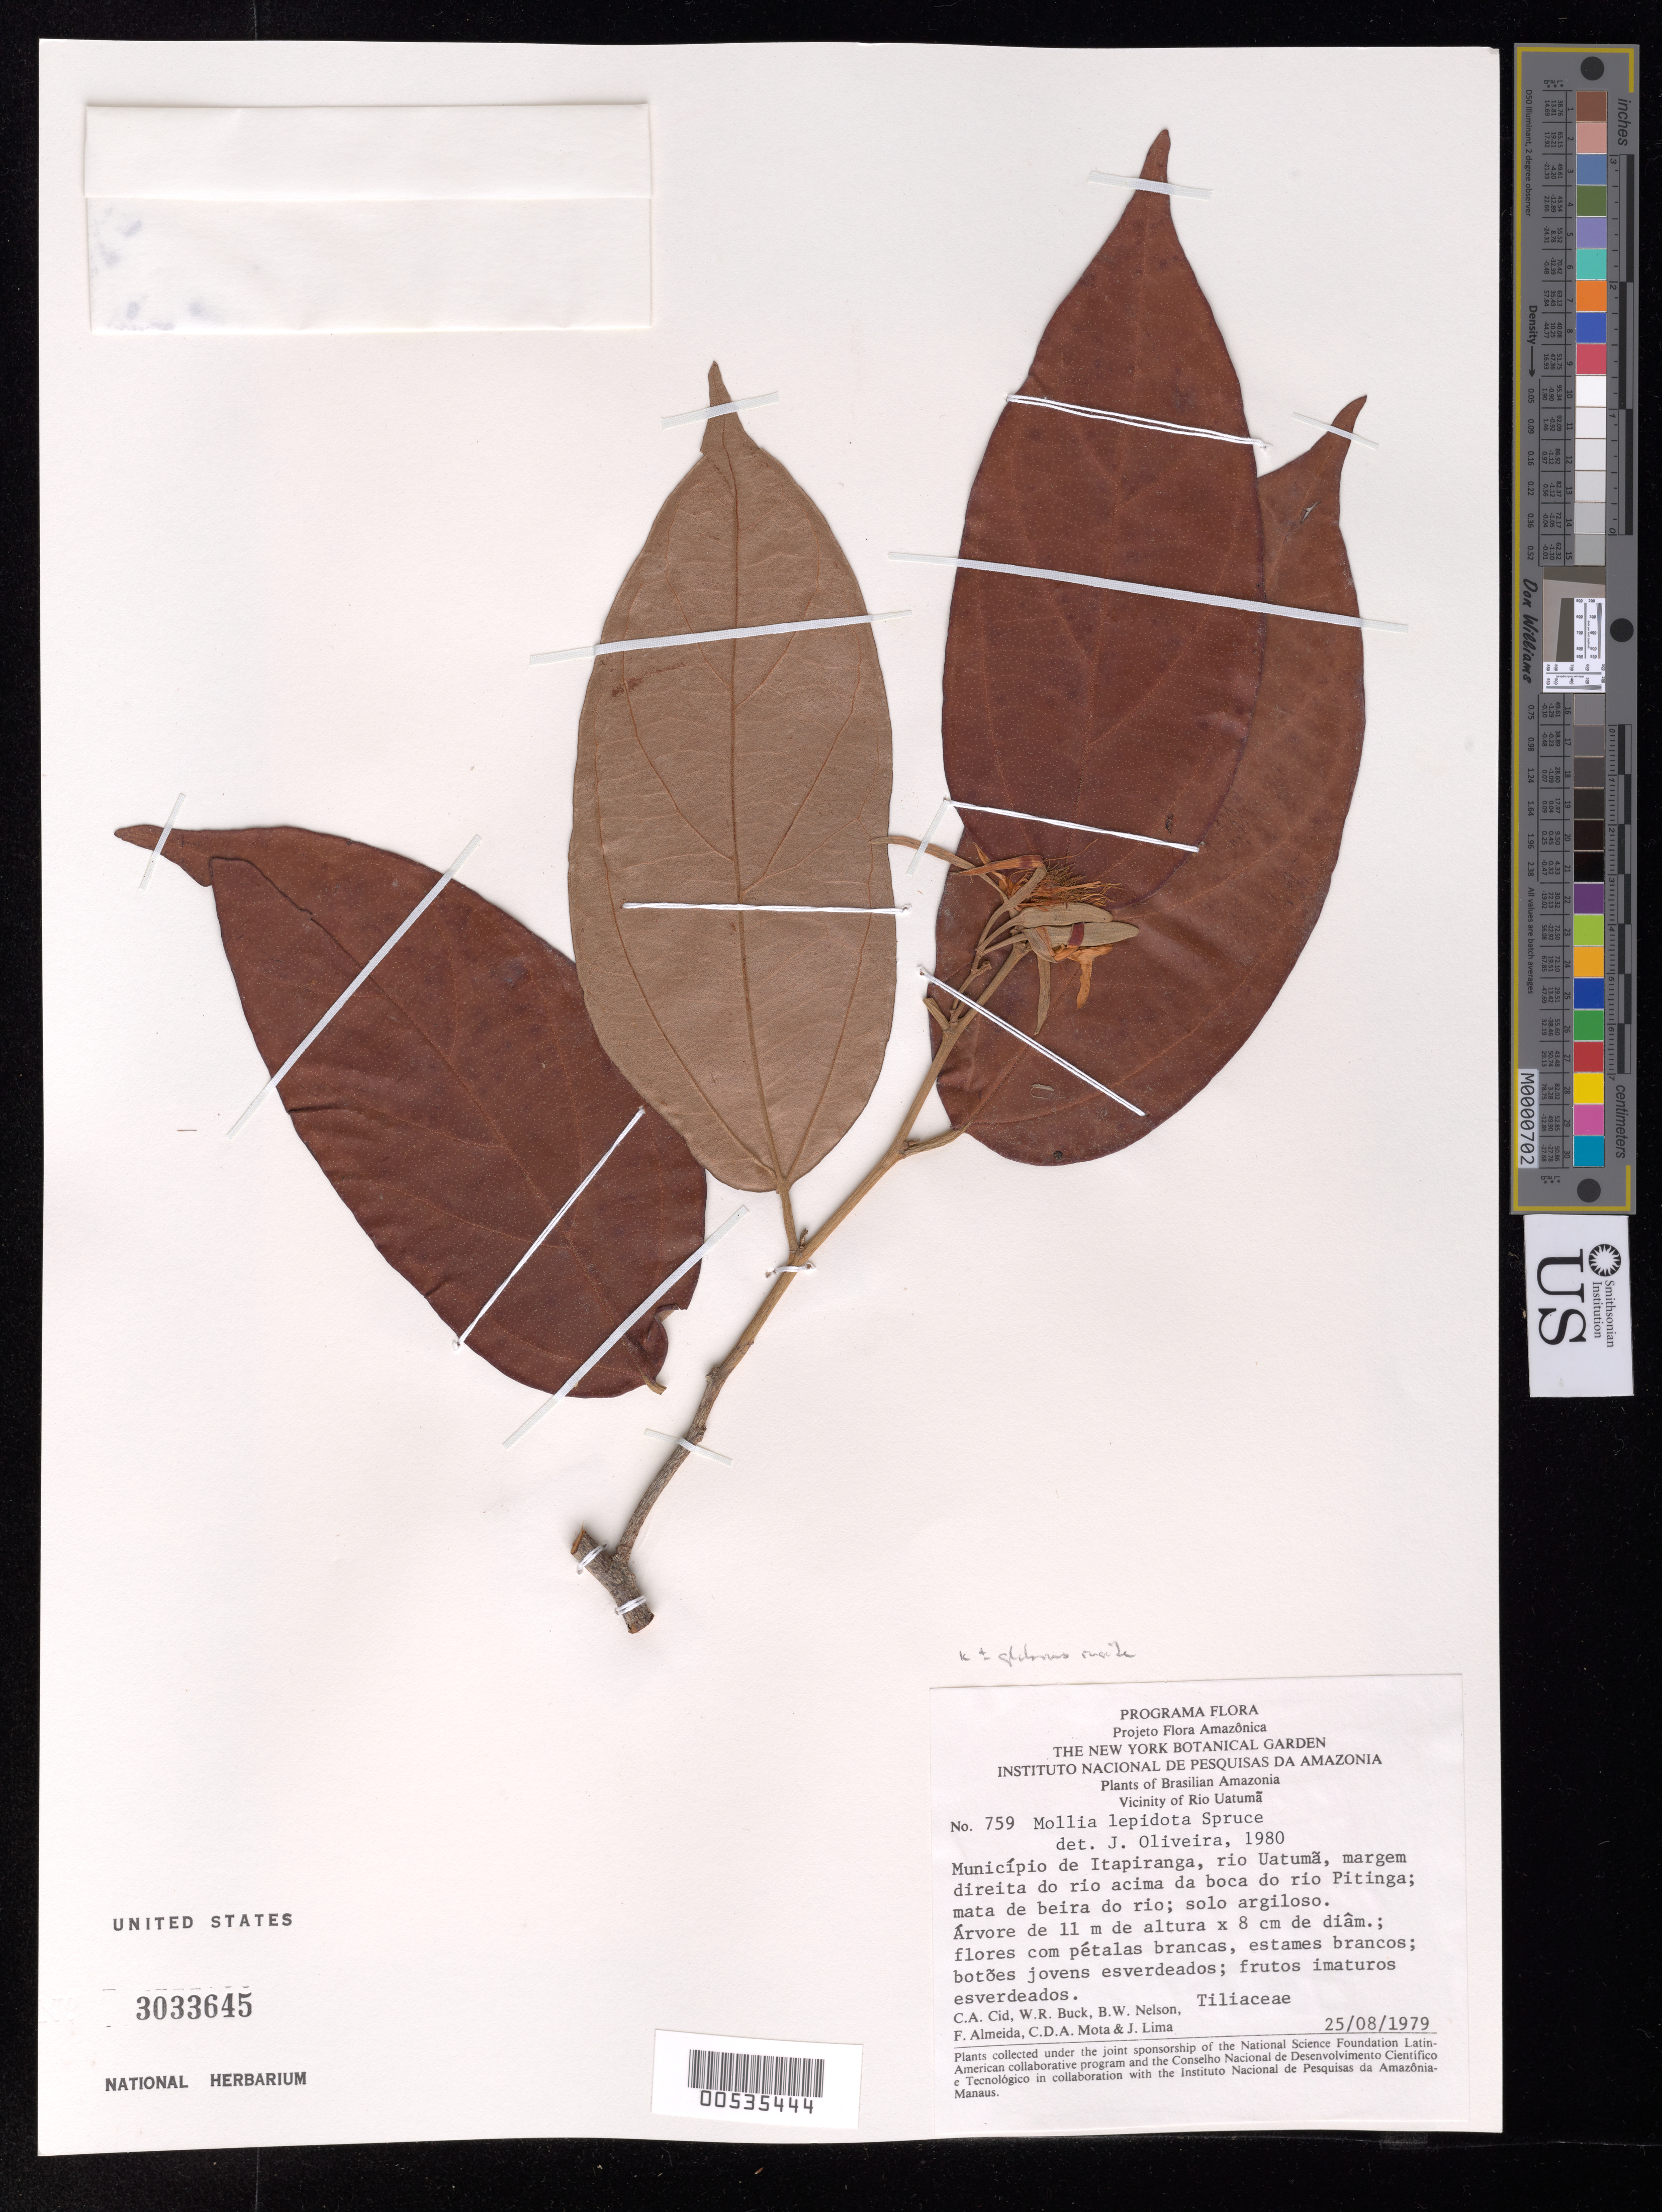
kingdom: Plantae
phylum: Tracheophyta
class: Magnoliopsida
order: Malvales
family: Malvaceae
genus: Mollia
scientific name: Mollia sphaerocarpa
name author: Gleason ex Record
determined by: Dorr, Laurence J., Curator (BOT), Smithsonian Institution - National Museum of Natural History (UNITED STATES)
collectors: C. A. Cid Ferreira, W. R. Buck, B. W. Nelson, F. Almeda & C. D. A. Mota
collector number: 759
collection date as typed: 25 Aug 1979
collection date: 1979-08-25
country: Brazil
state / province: Amazonas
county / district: Itapiranga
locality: Itapiranga, Rio Uatuma, margem direita do rio acima da boca do rio Pitinga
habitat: Mata de beira do rio; solo argiloso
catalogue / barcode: US 3033645